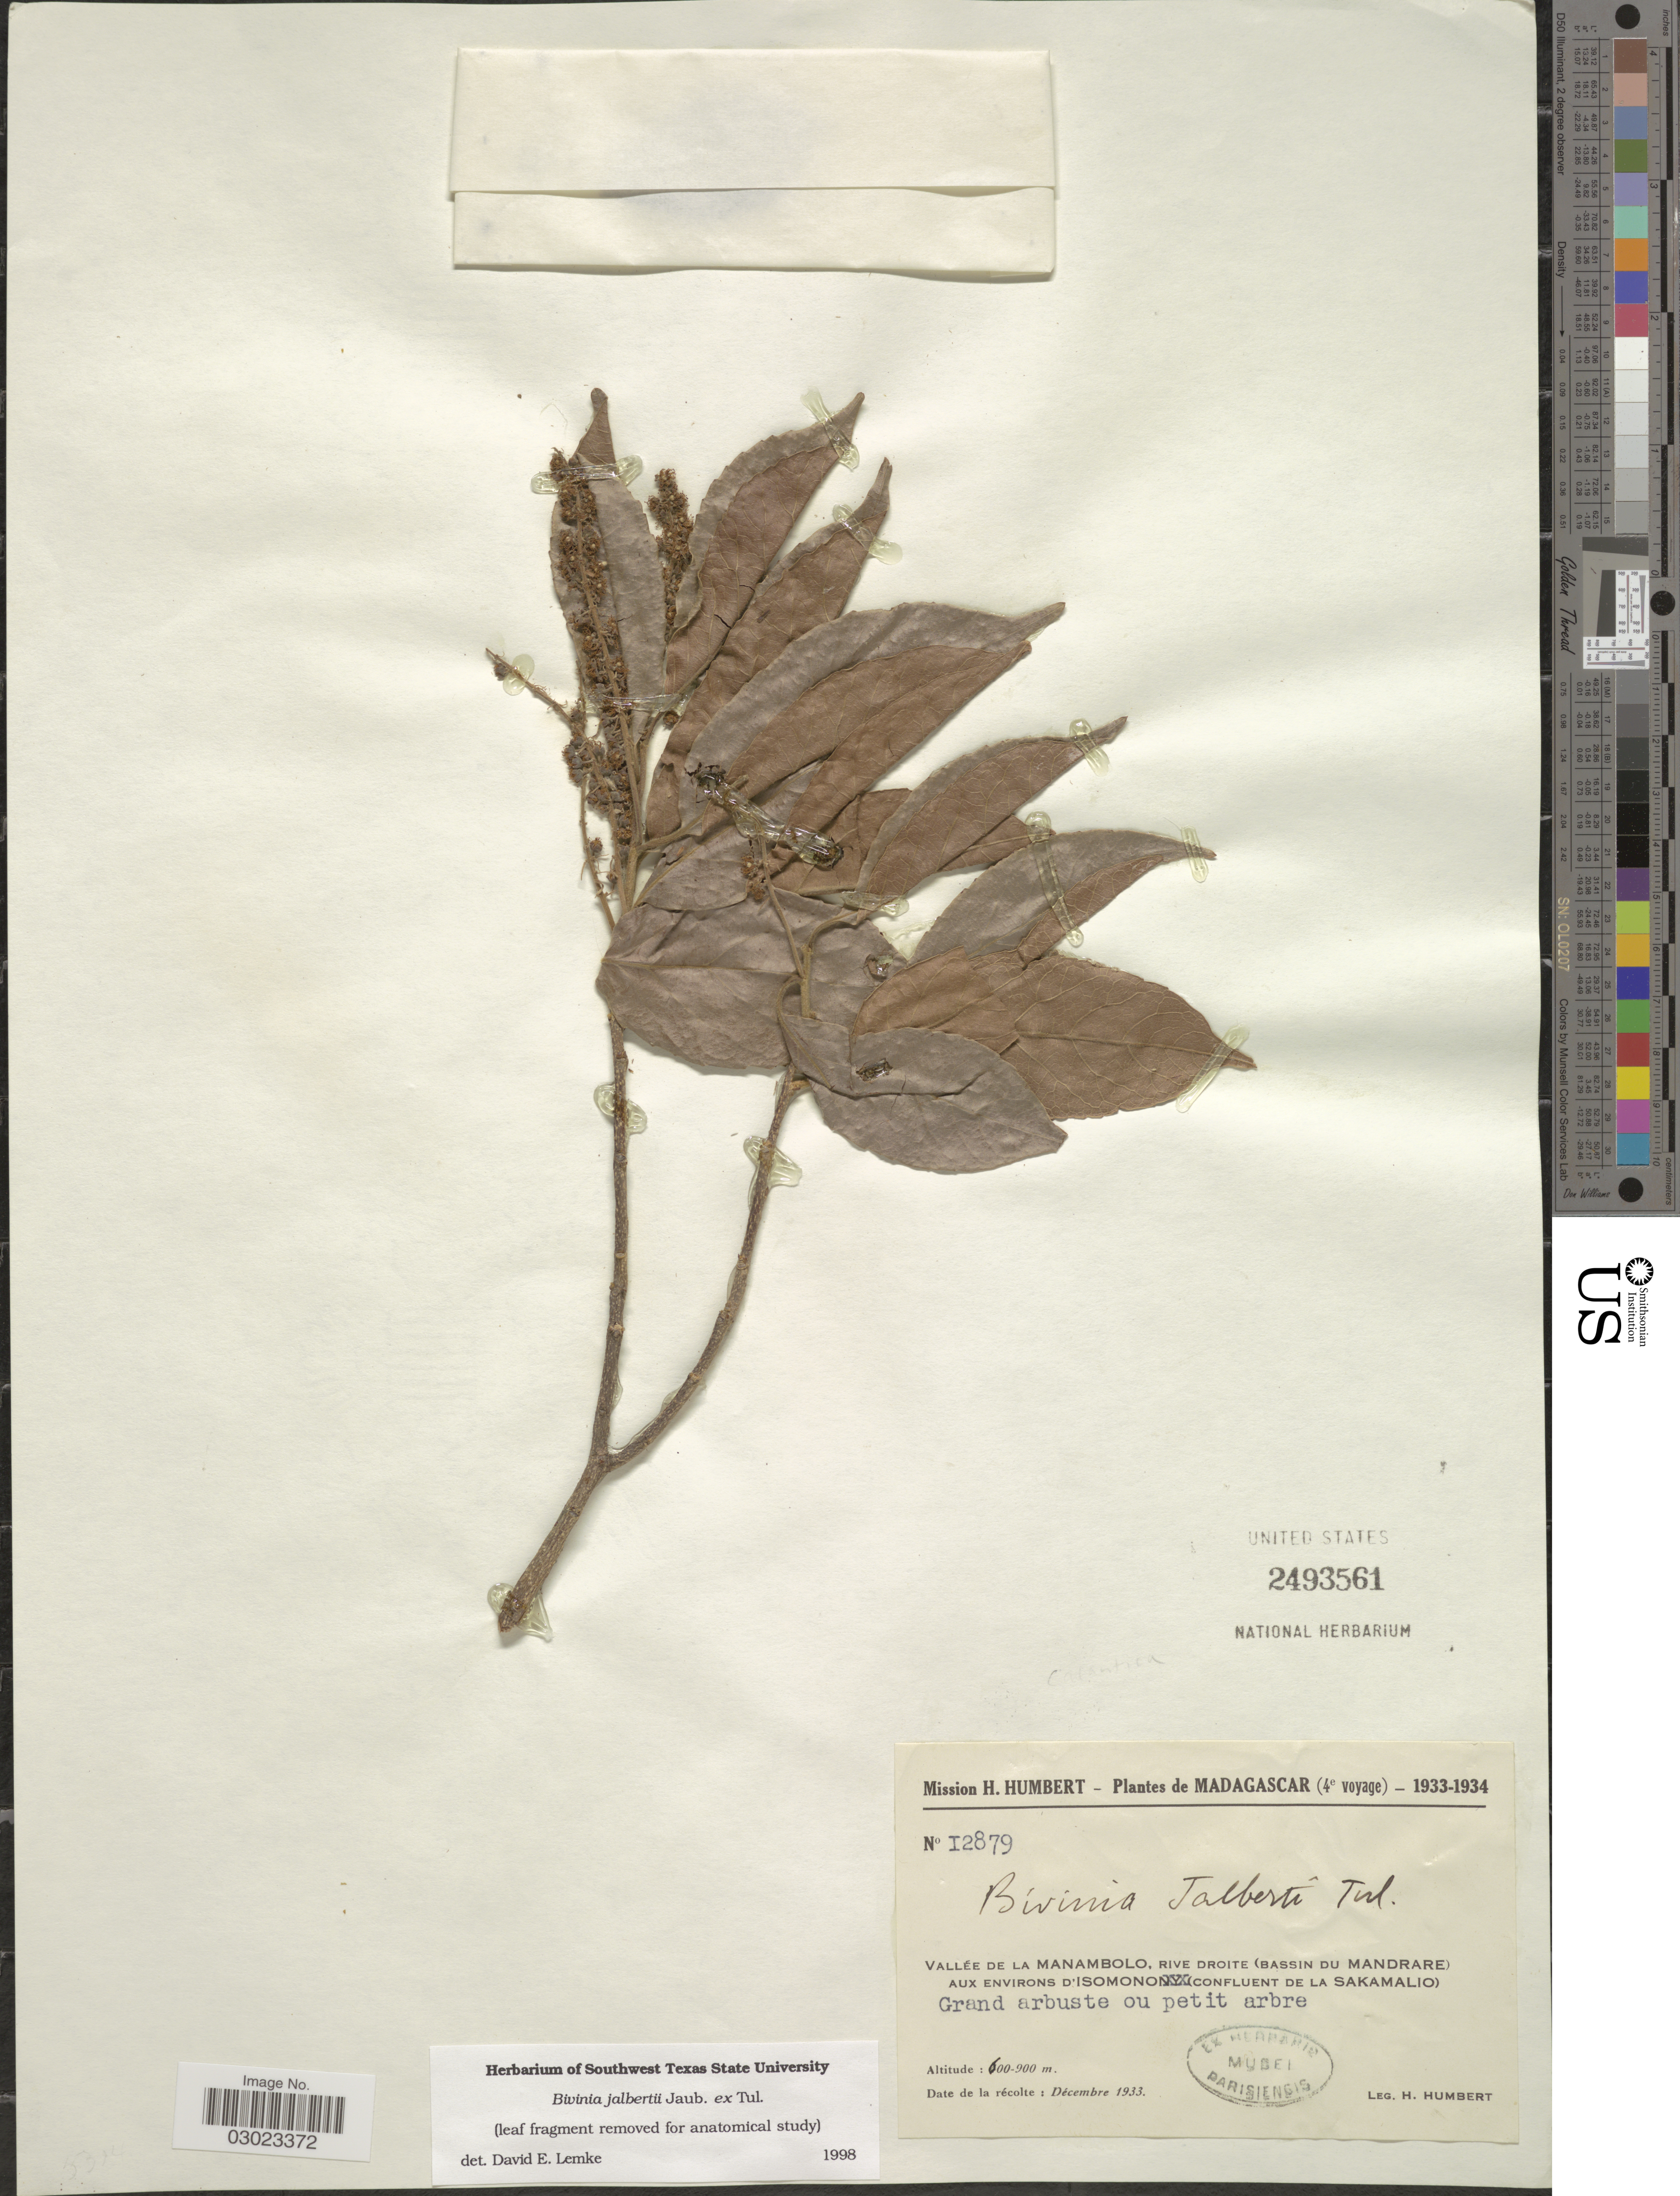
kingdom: Plantae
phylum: Tracheophyta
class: Magnoliopsida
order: Malpighiales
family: Salicaceae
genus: Bivinia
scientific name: Bivinia jalbertii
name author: Tul.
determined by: Lemke, D. E.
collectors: H. Humbert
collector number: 12879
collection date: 1933-12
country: Madagascar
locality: Vallée de la Manambolo, rive droite (Bassin du Mandrare) aux environs d'Isomono (confluent de la Sakamalio).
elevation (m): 600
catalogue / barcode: US 2493561